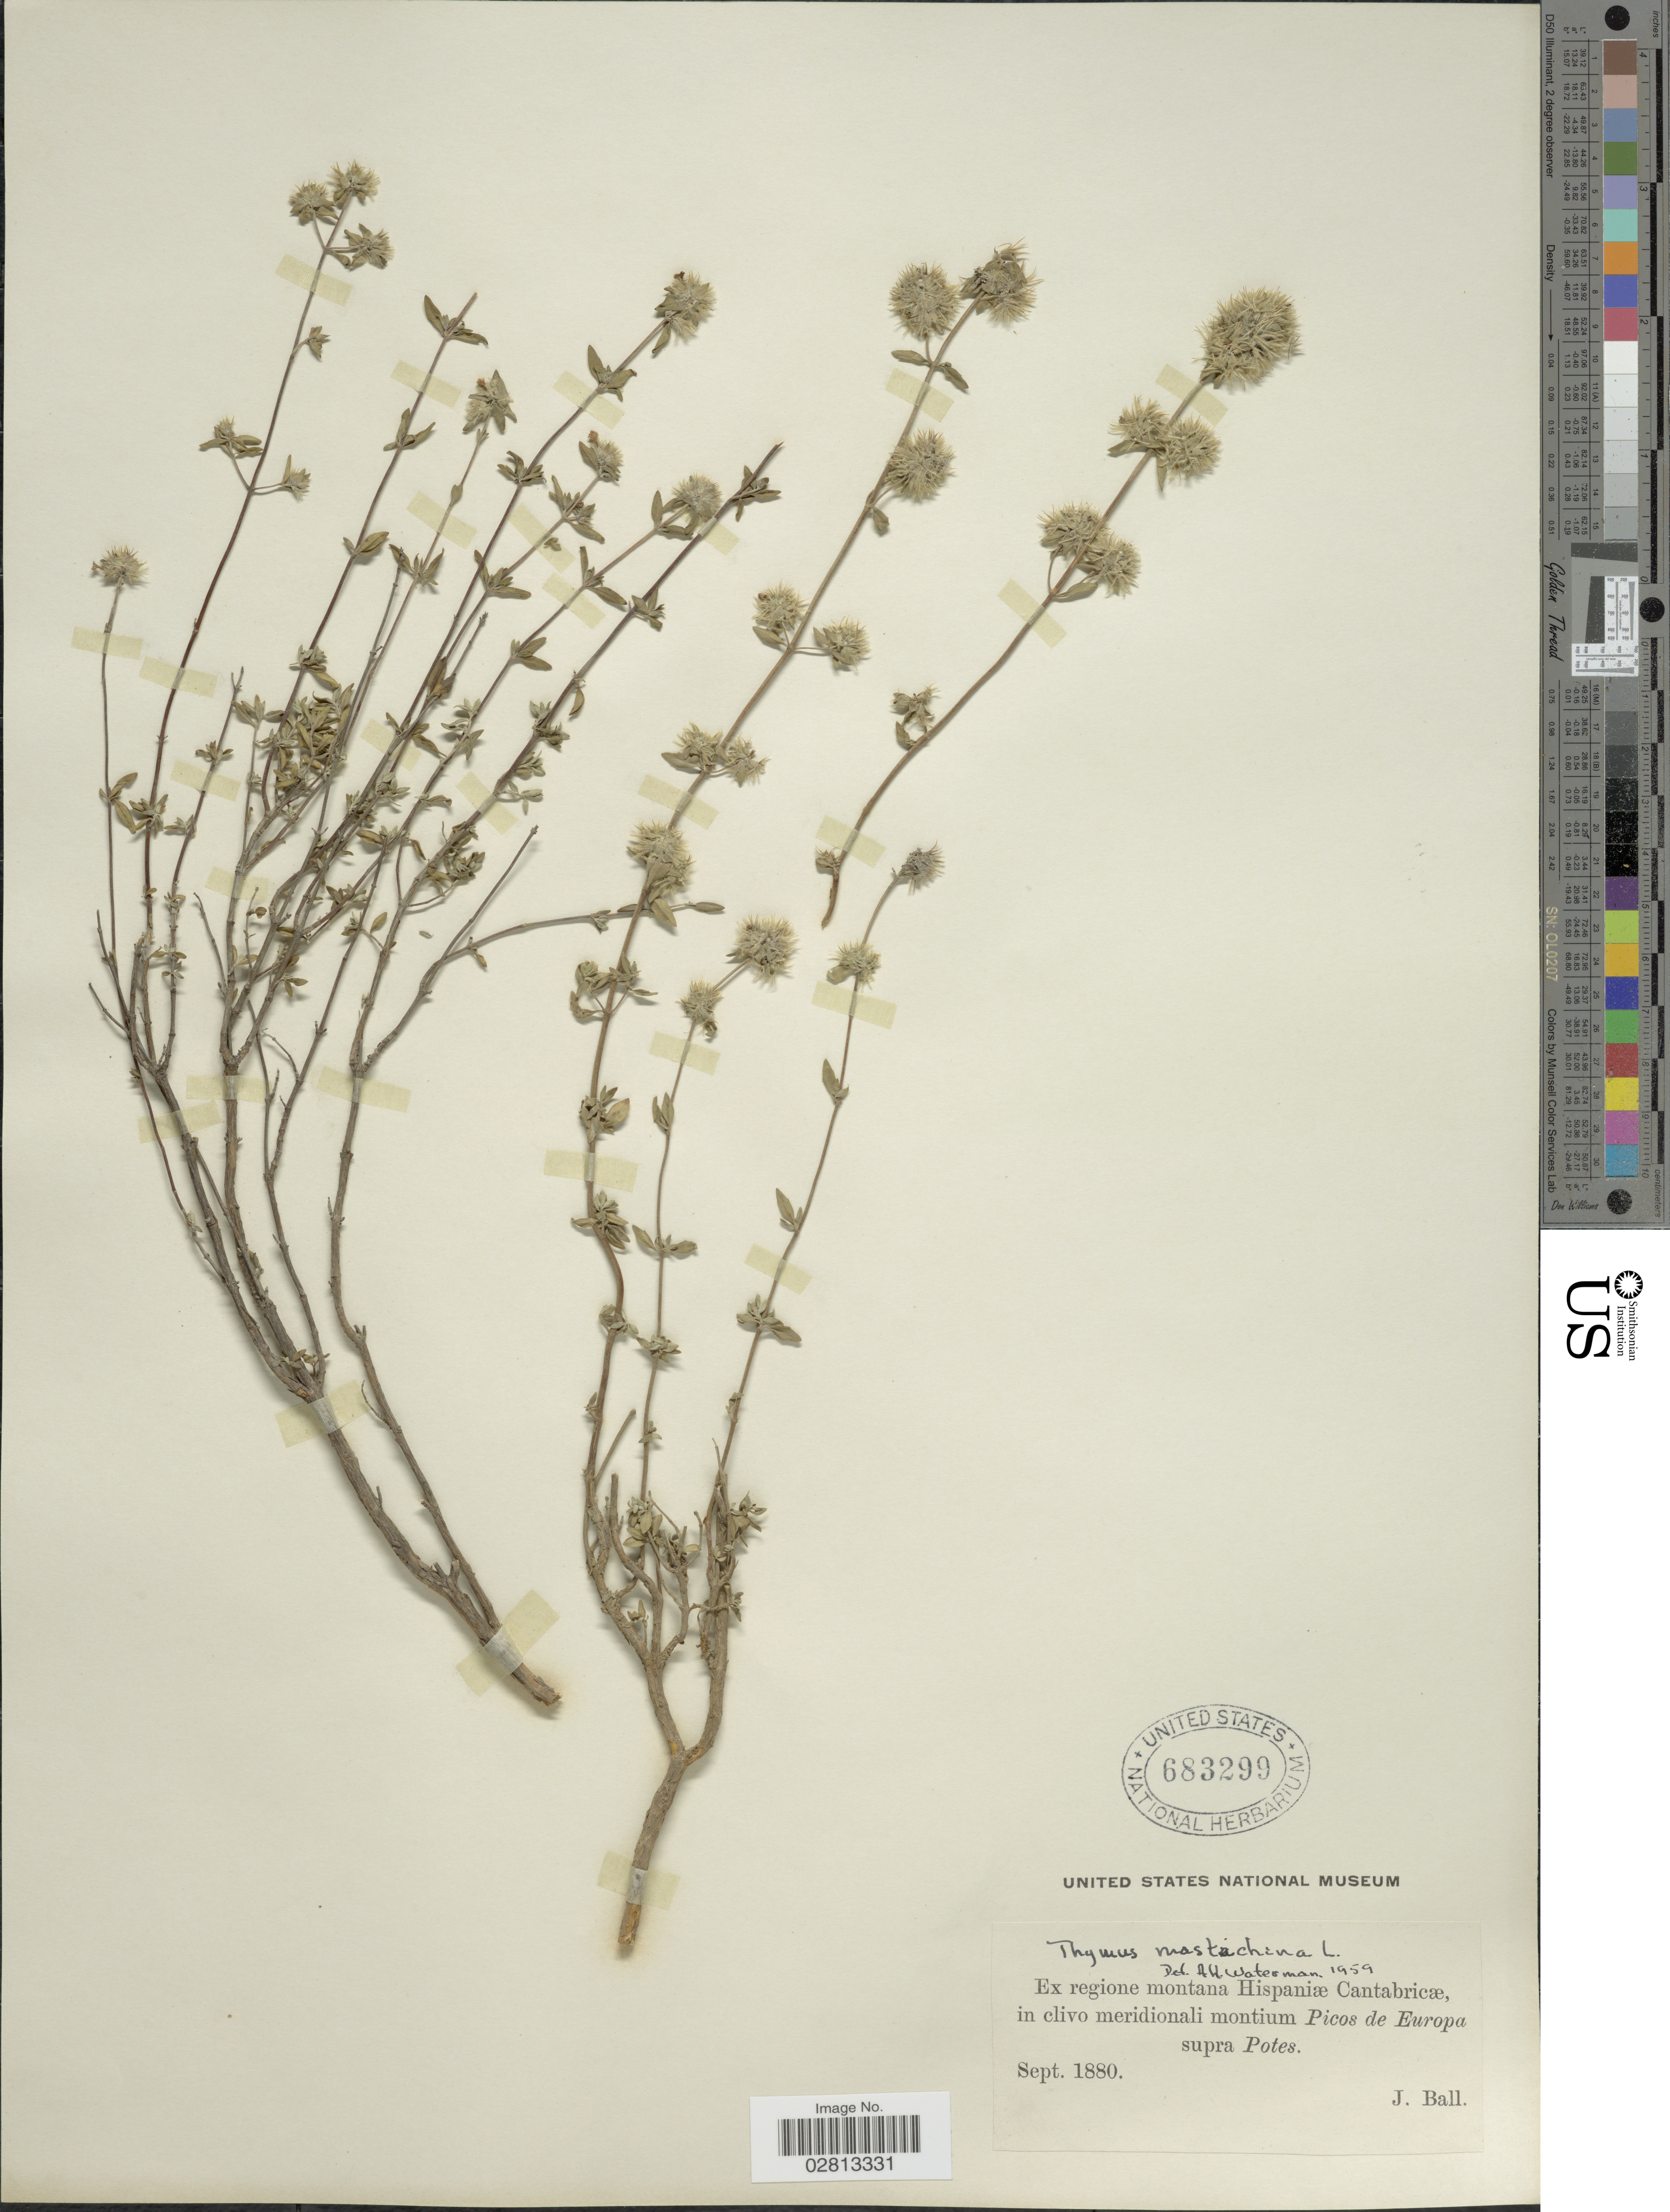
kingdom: Plantae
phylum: Tracheophyta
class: Magnoliopsida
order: Lamiales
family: Lamiaceae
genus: Thymus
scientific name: Thymus mastichina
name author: L.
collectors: J. Ball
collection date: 1880-09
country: Spain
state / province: Cantabria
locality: Ex regione montana Hispaniæ Cantabricæ, in clivo meridionali montium Picos de Europa supra Potes.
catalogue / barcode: US 683299